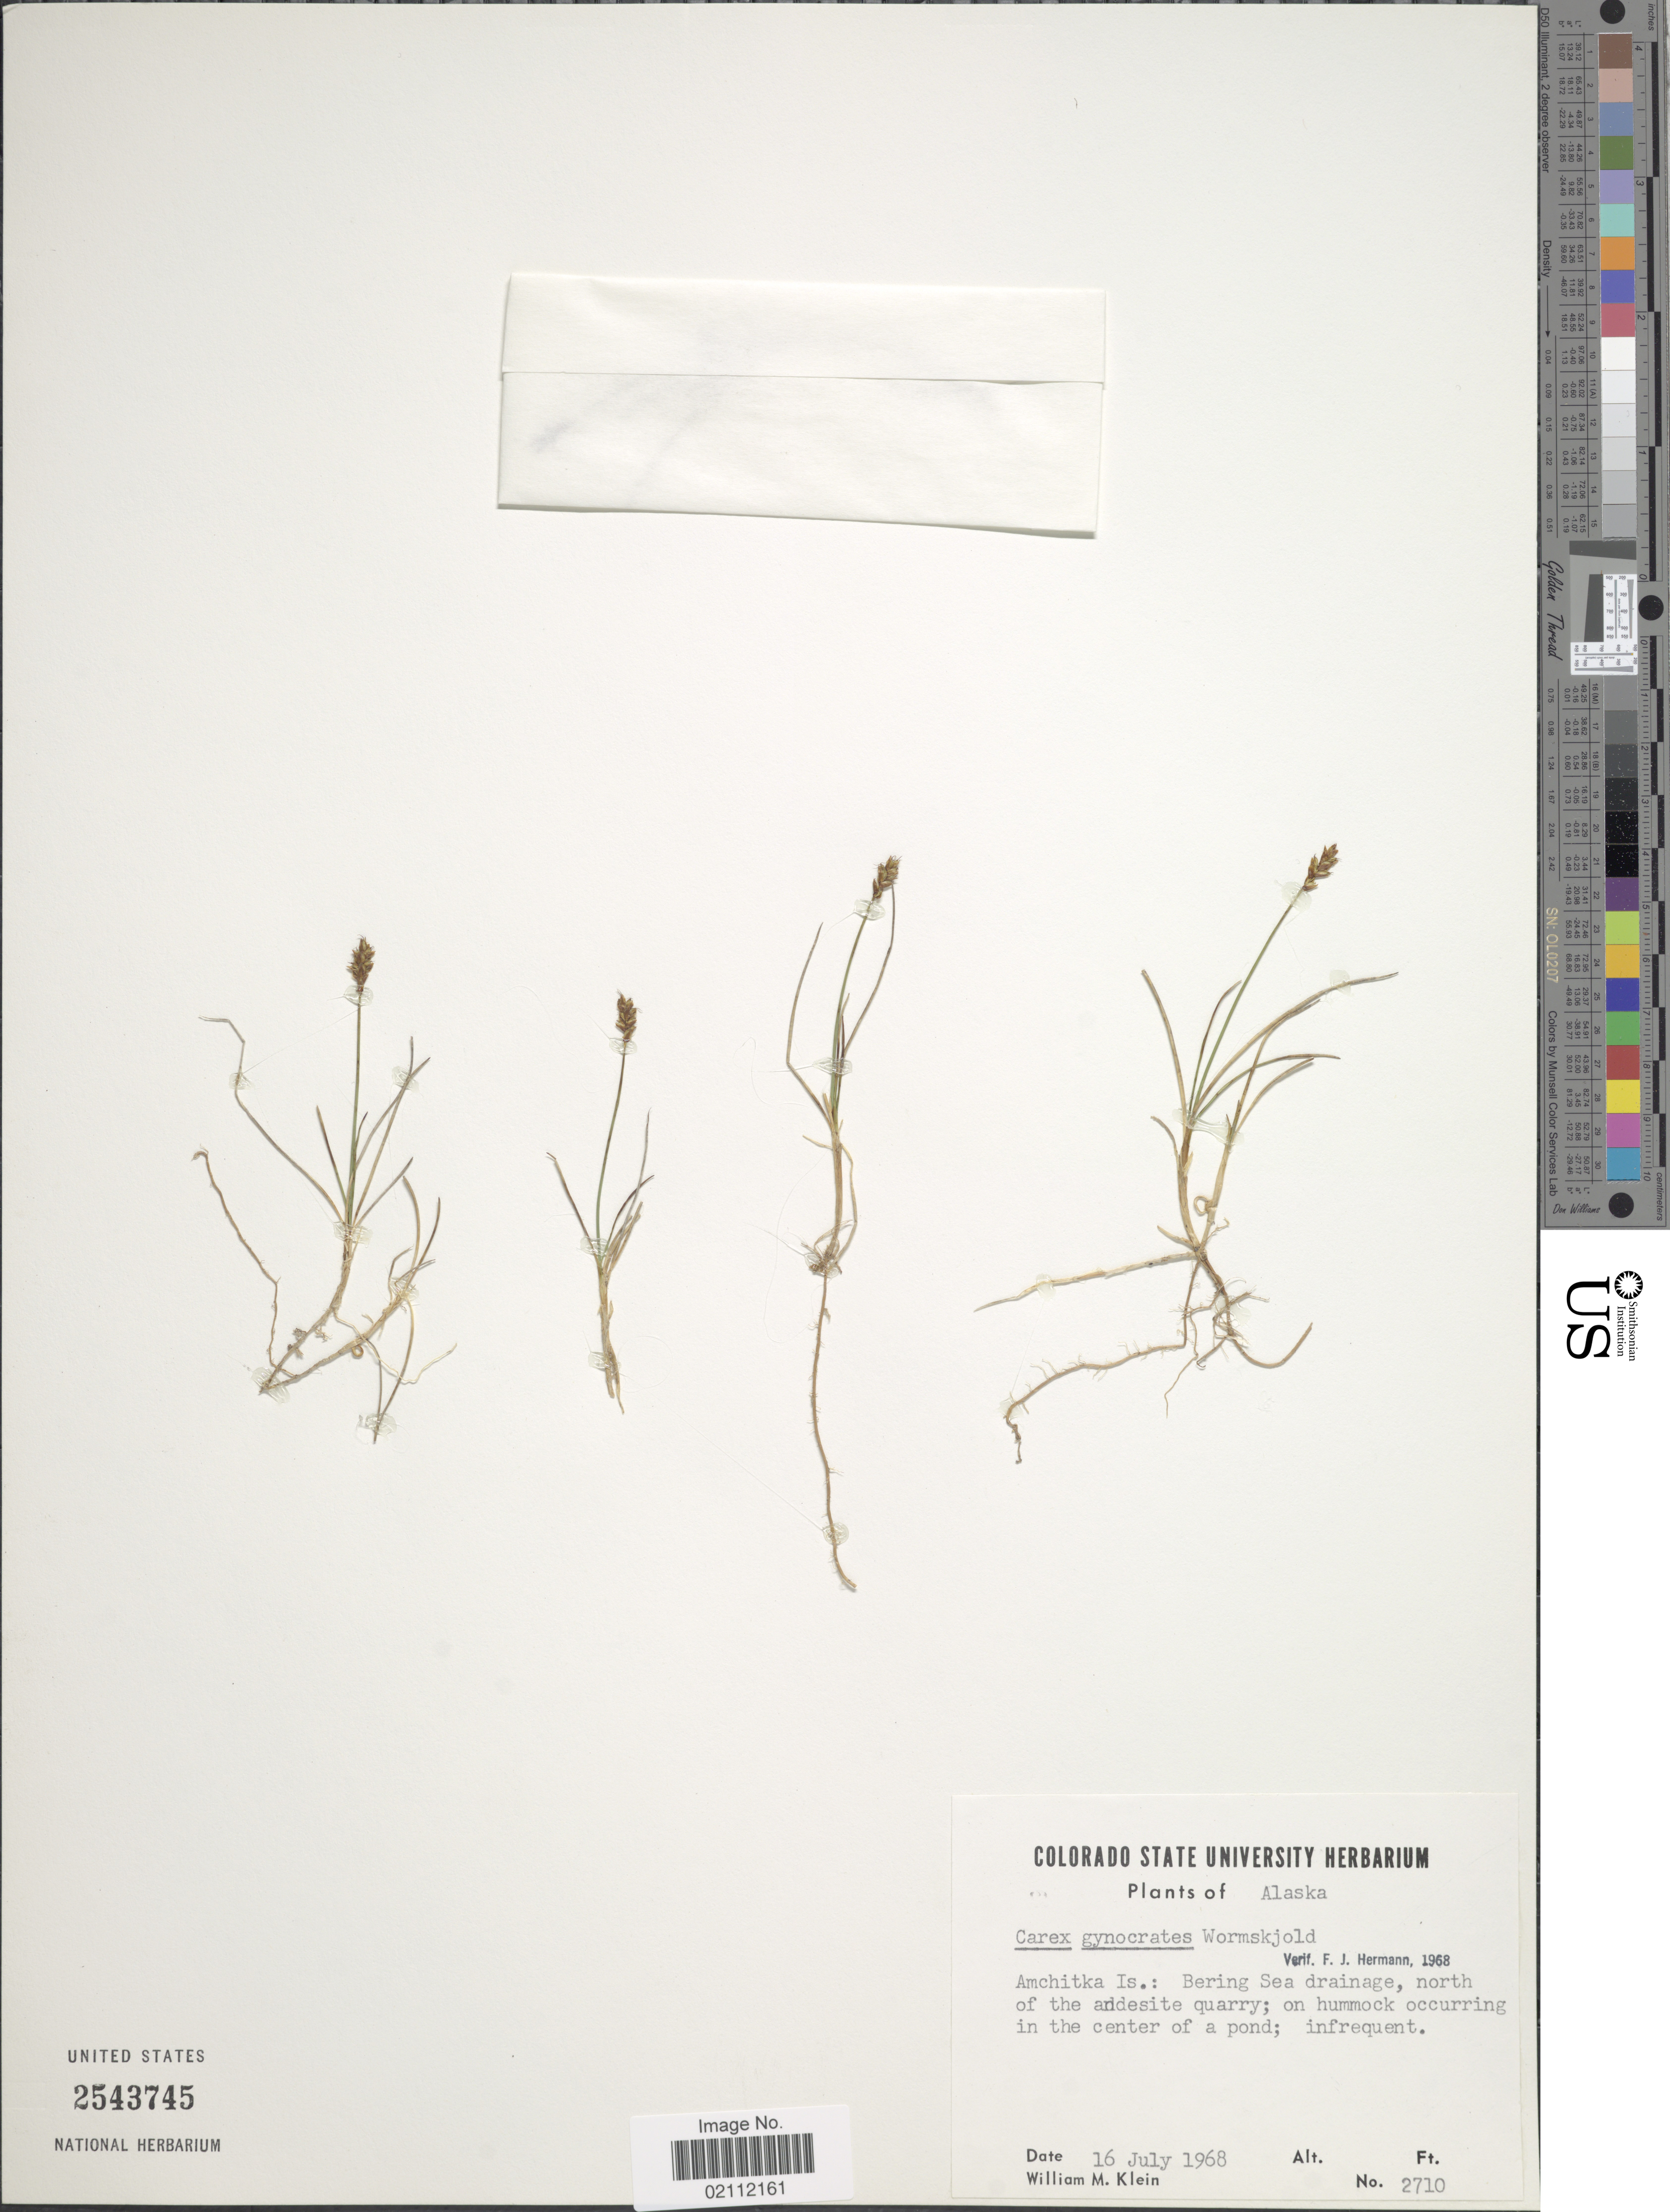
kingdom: Plantae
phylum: Tracheophyta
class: Liliopsida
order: Poales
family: Cyperaceae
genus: Carex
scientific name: Carex nardina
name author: (Hornem.) Fr.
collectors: W. M. Klein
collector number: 2710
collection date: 1968-07-16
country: United States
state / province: Alaska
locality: Amchitka Is.: Bering Sea drainage, north of the andesite quarry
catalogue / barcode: US 2543745